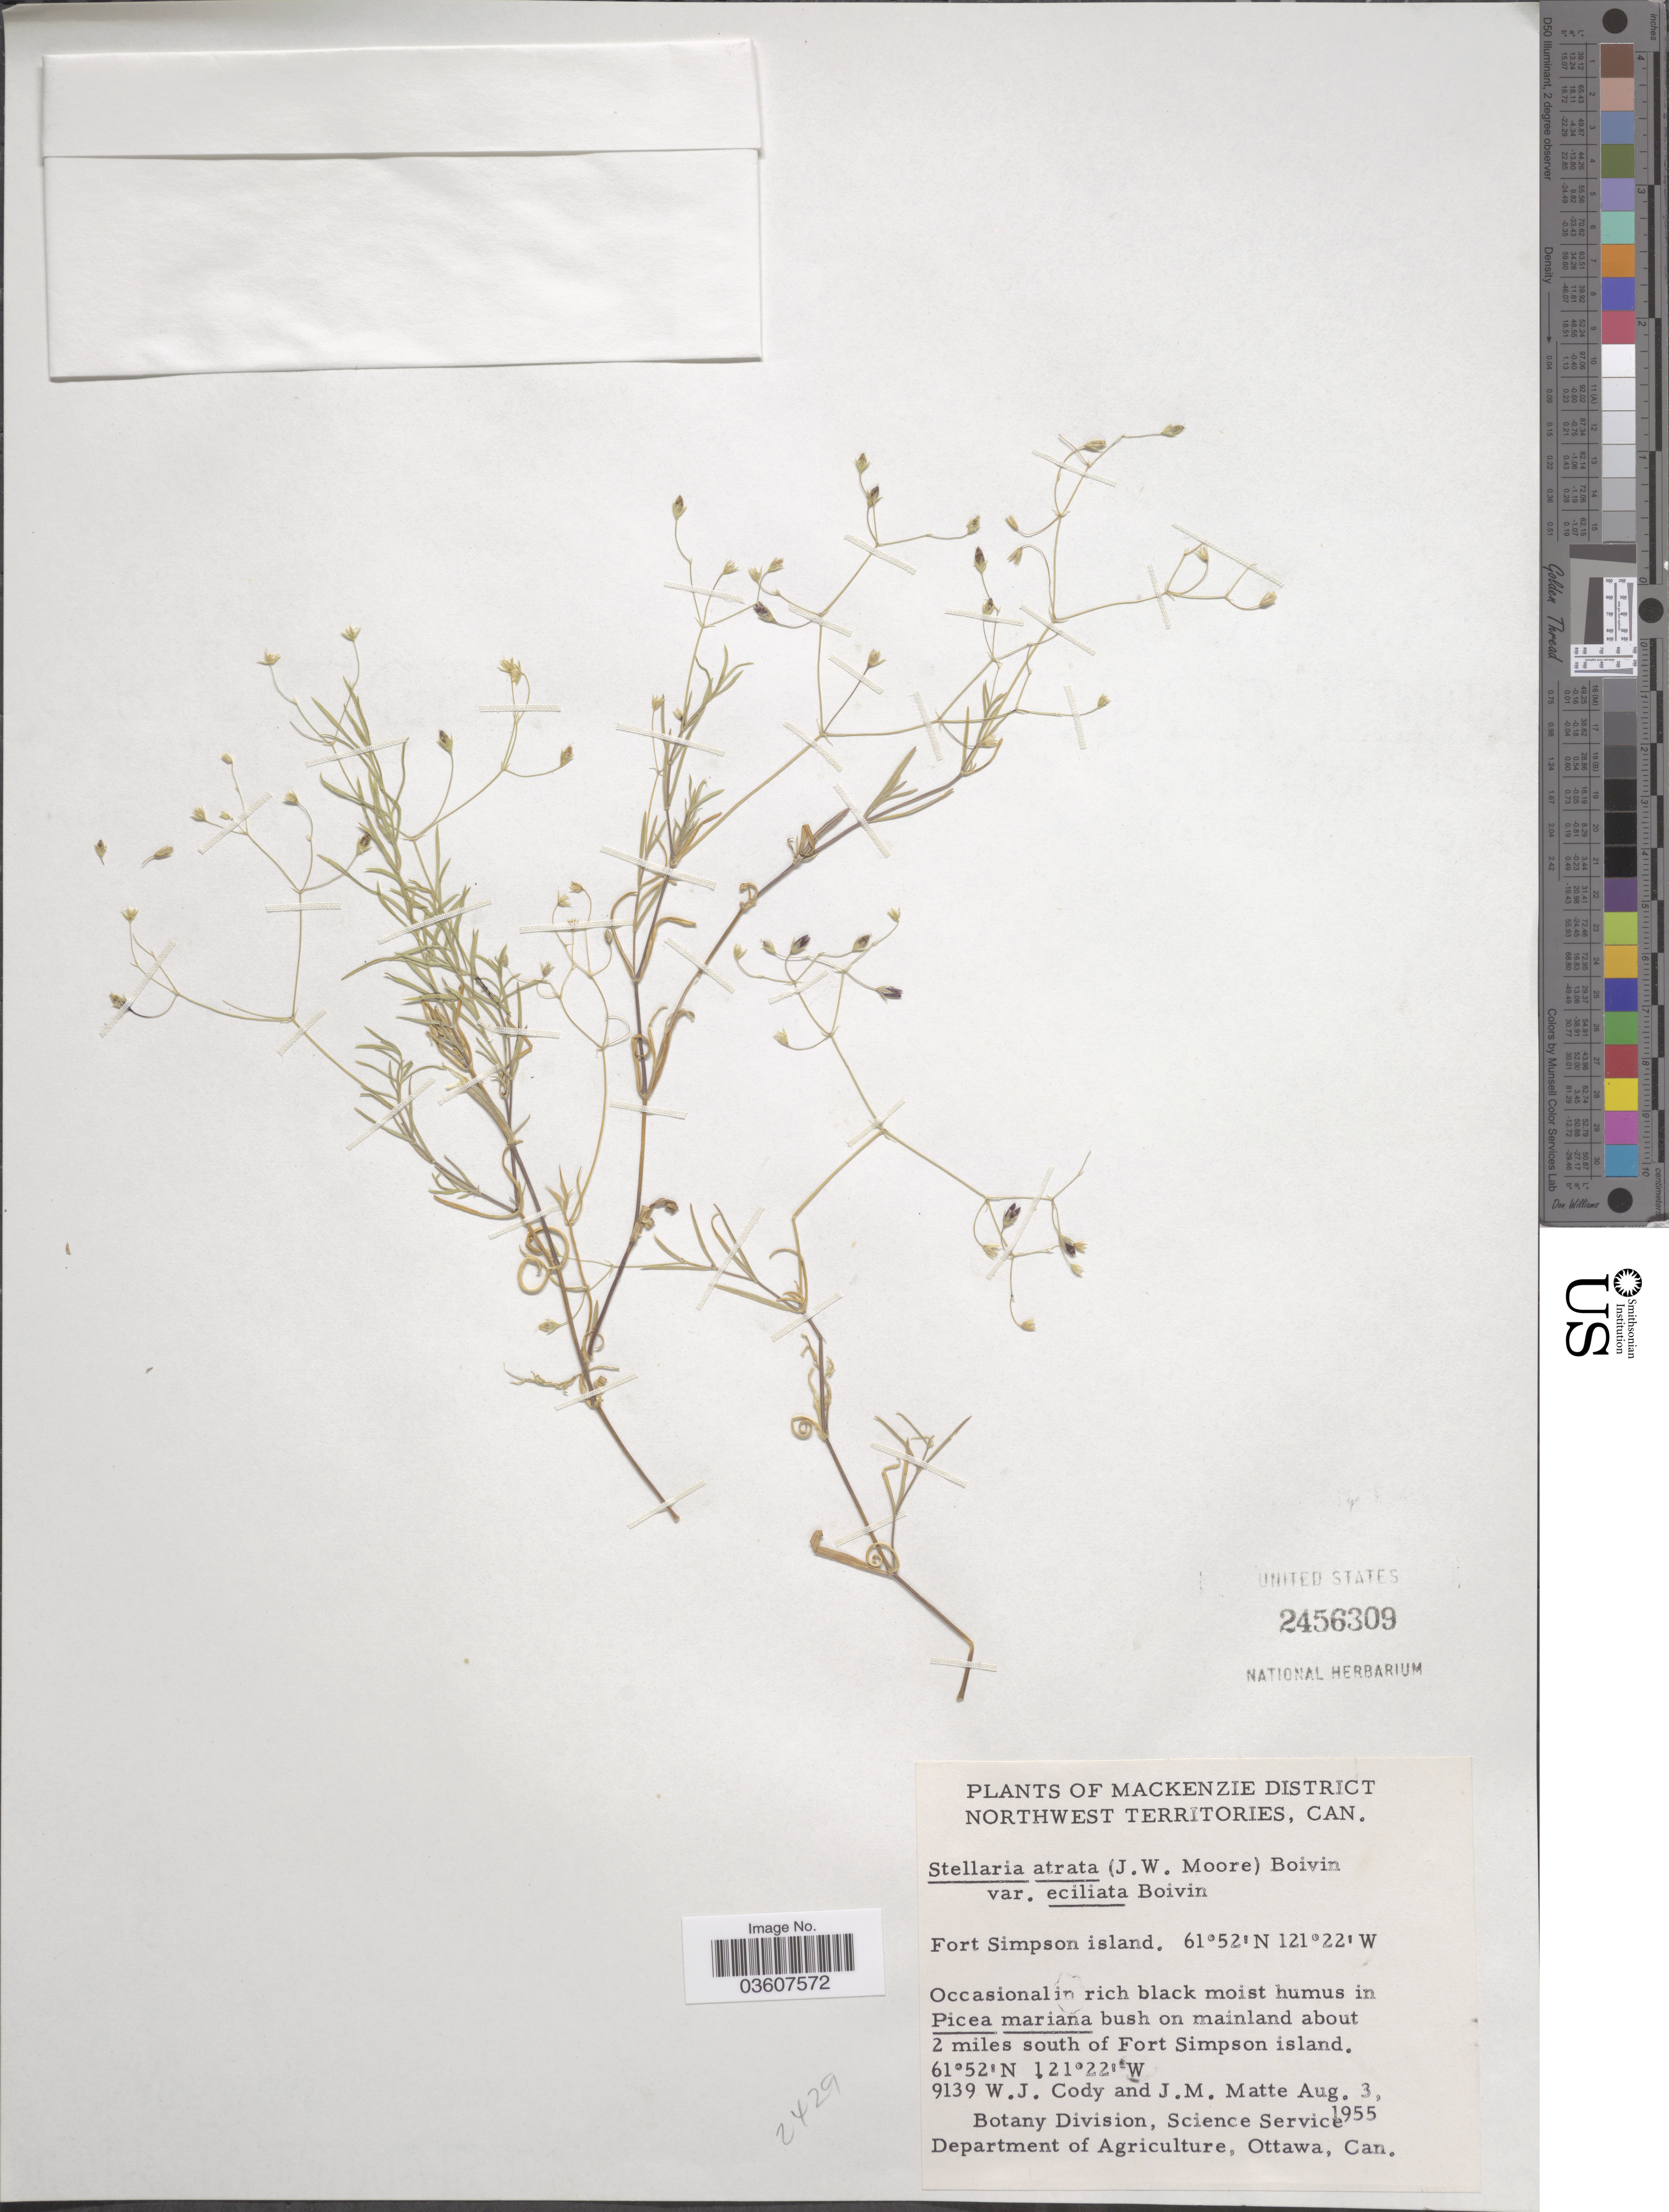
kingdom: Plantae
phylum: Tracheophyta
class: Magnoliopsida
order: Caryophyllales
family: Caryophyllaceae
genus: Stellaria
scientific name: Stellaria atrata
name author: (J.W. Moore) B. Boivin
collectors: W. Cody & J. Matte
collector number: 9139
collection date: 1955-08-03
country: Canada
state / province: Northwest Territories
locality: Mackenzie District. Fort Simpson island. About 2 miles south of Fort Simpson island.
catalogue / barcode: US 2456309